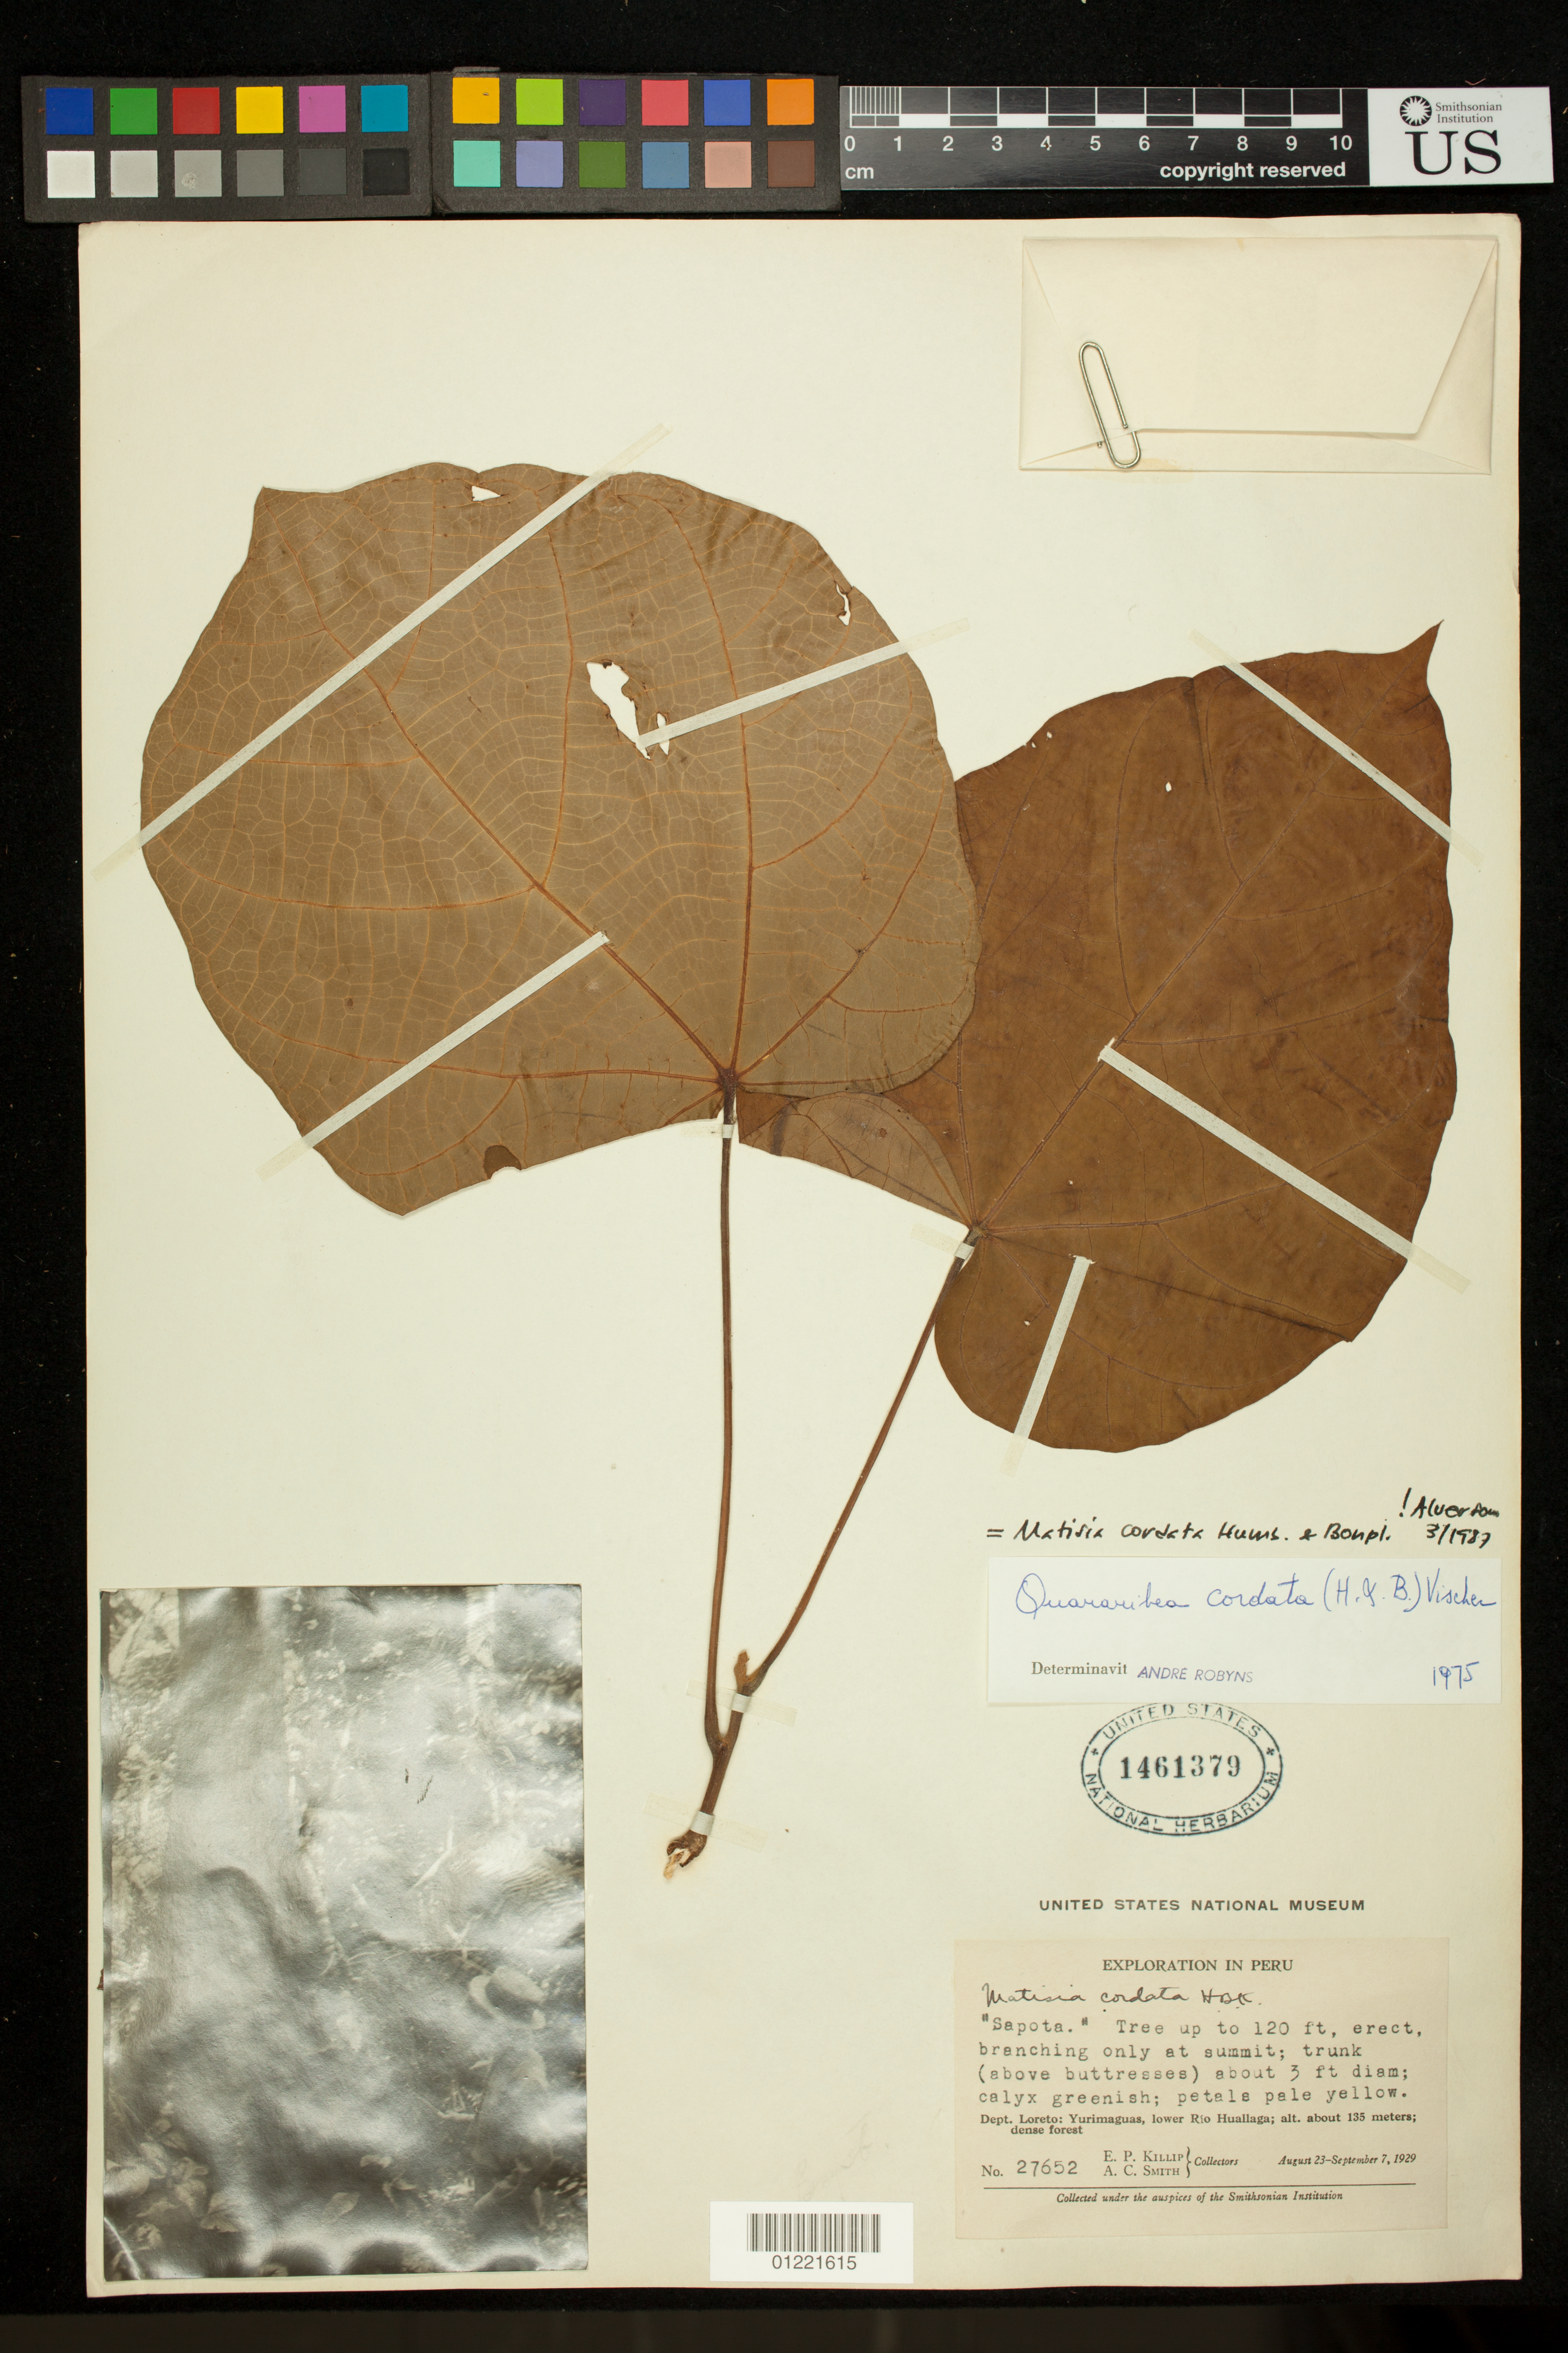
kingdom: Plantae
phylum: Tracheophyta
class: Magnoliopsida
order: Malvales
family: Malvaceae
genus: Matisia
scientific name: Matisia cordata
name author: Humb. & Bonpl.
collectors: E. P. Killip & A. C. Smith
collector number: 27652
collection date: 1929-08-23/1929-09-07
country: Peru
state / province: Loreto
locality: Lower Yurimaguas, lower Rio Huallaga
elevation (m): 135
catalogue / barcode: US 1461379